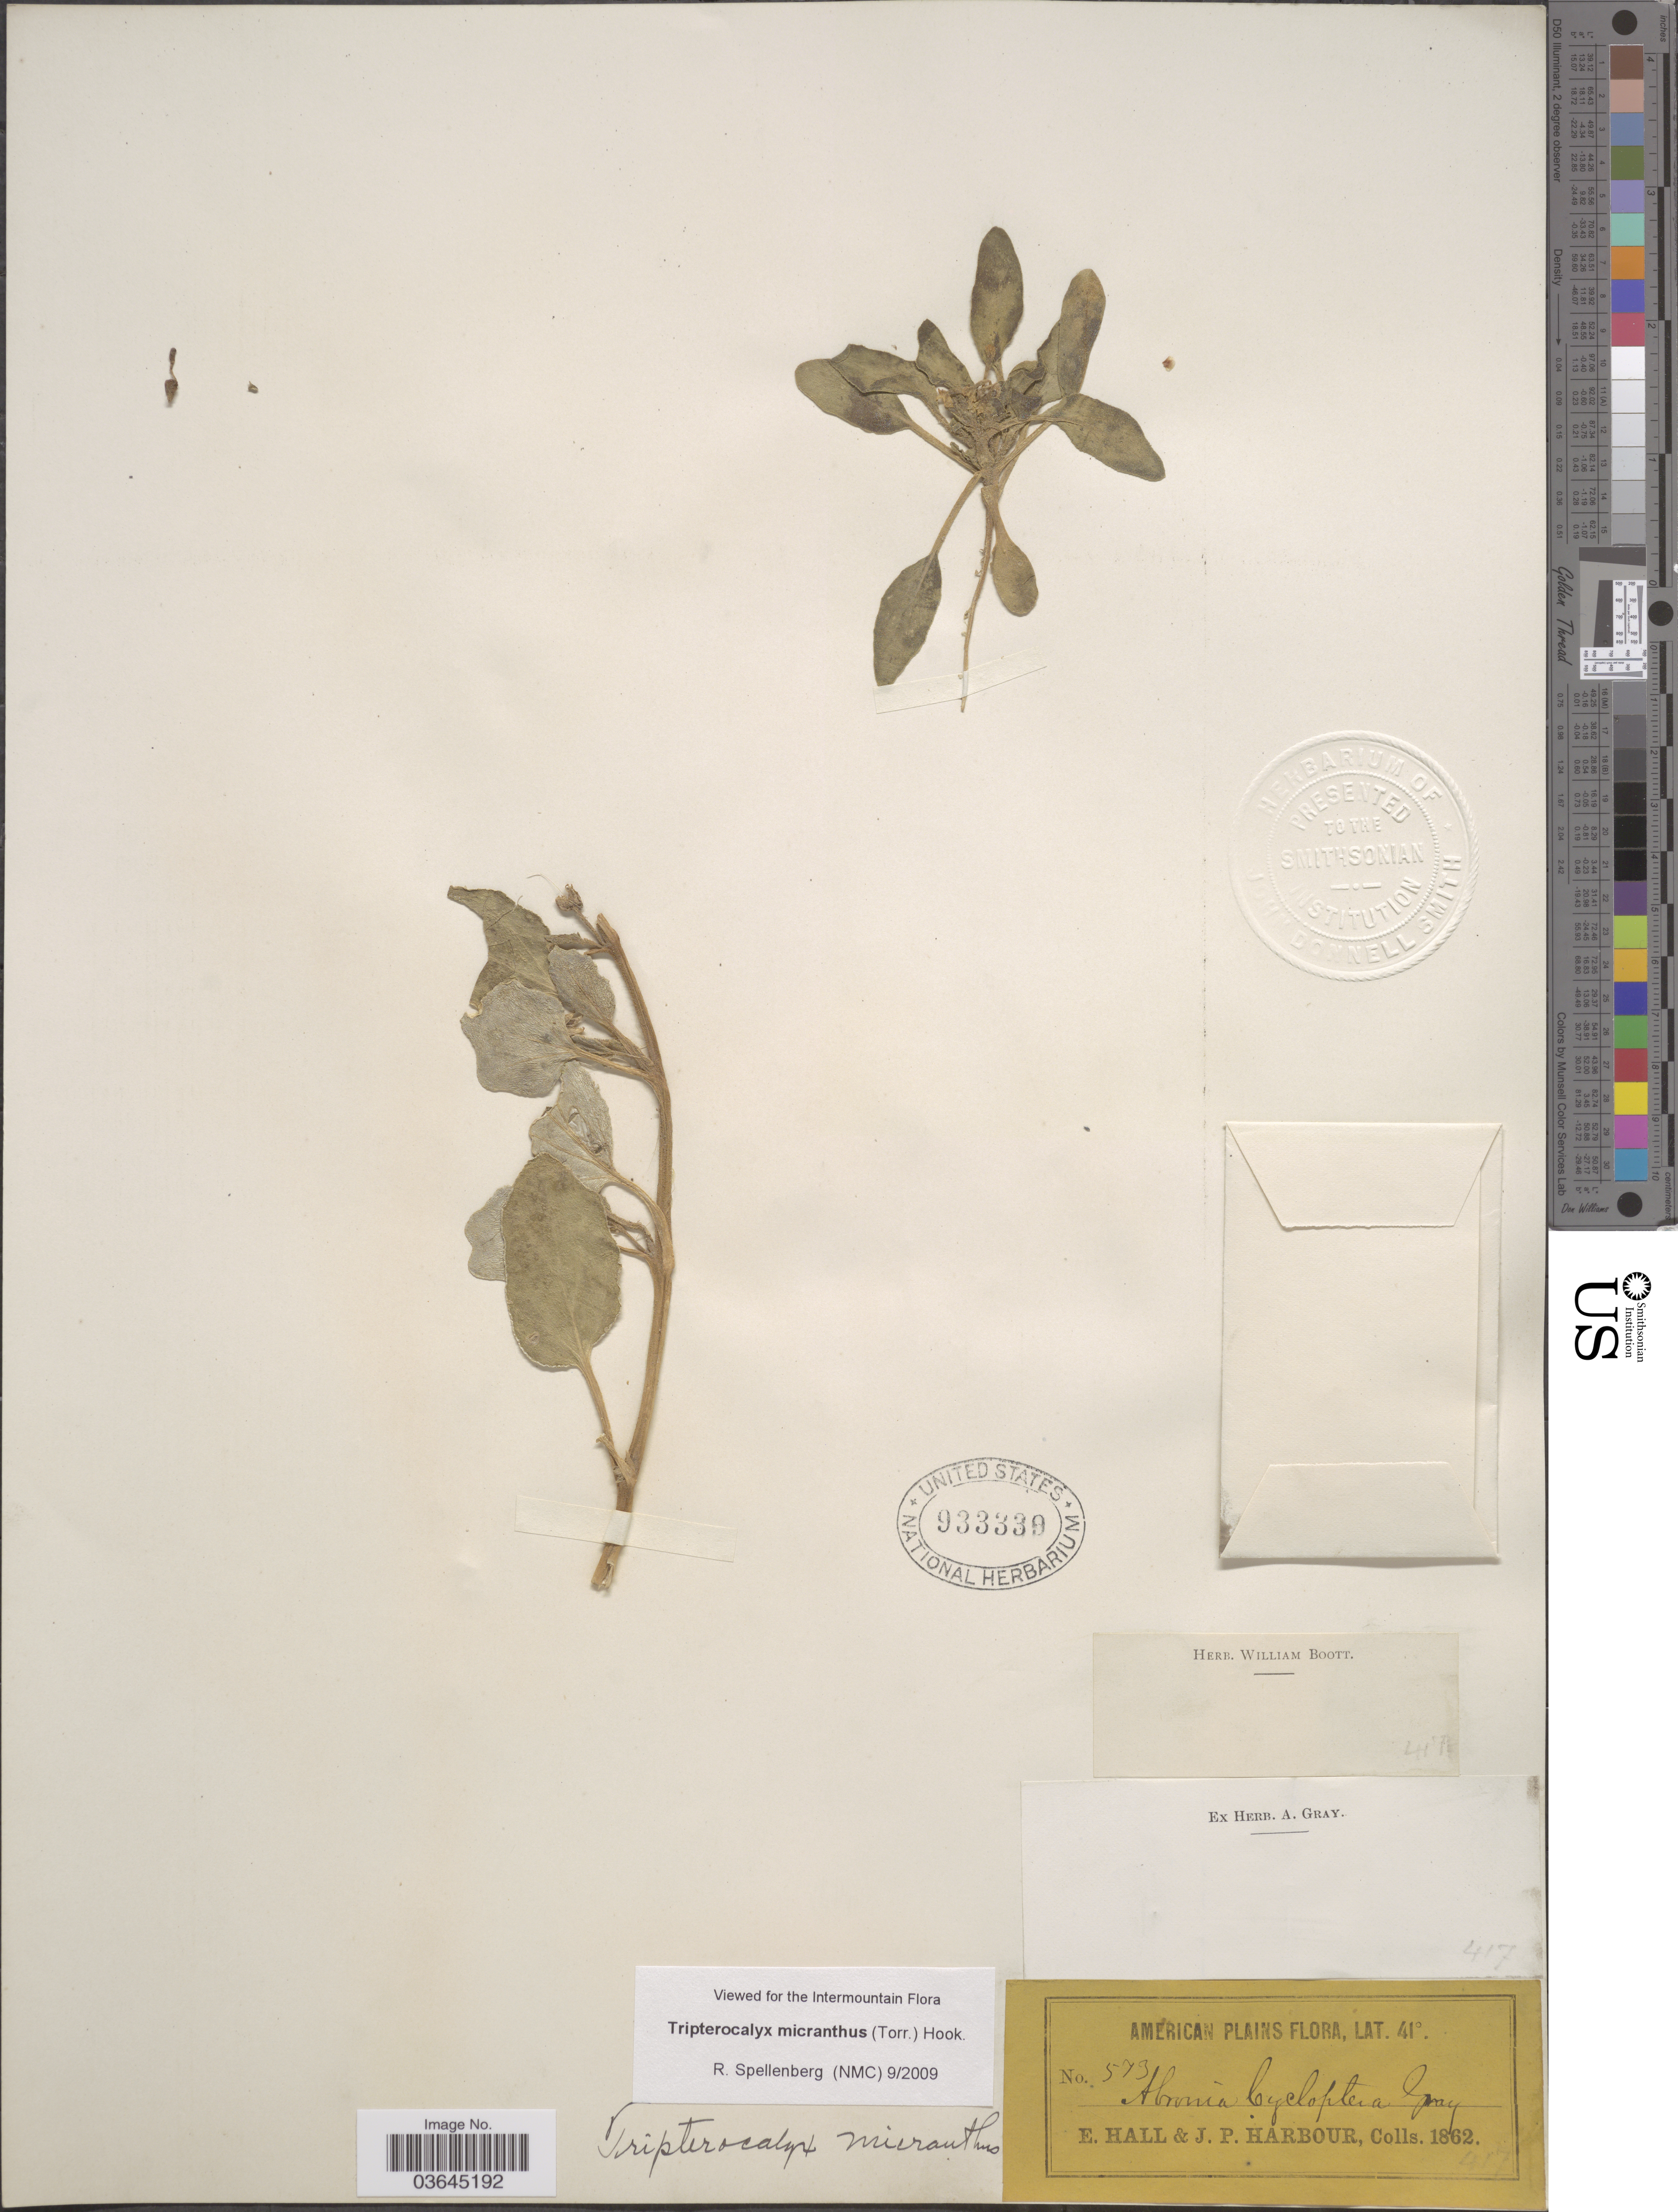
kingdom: Plantae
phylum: Tracheophyta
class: Magnoliopsida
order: Caryophyllales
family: Nyctaginaceae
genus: Tripterocalyx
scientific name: Tripterocalyx micranthus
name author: (Torr.) Hook.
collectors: E. Hall & J. Harbour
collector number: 573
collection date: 1862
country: United States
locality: American Plains.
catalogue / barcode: US 933330